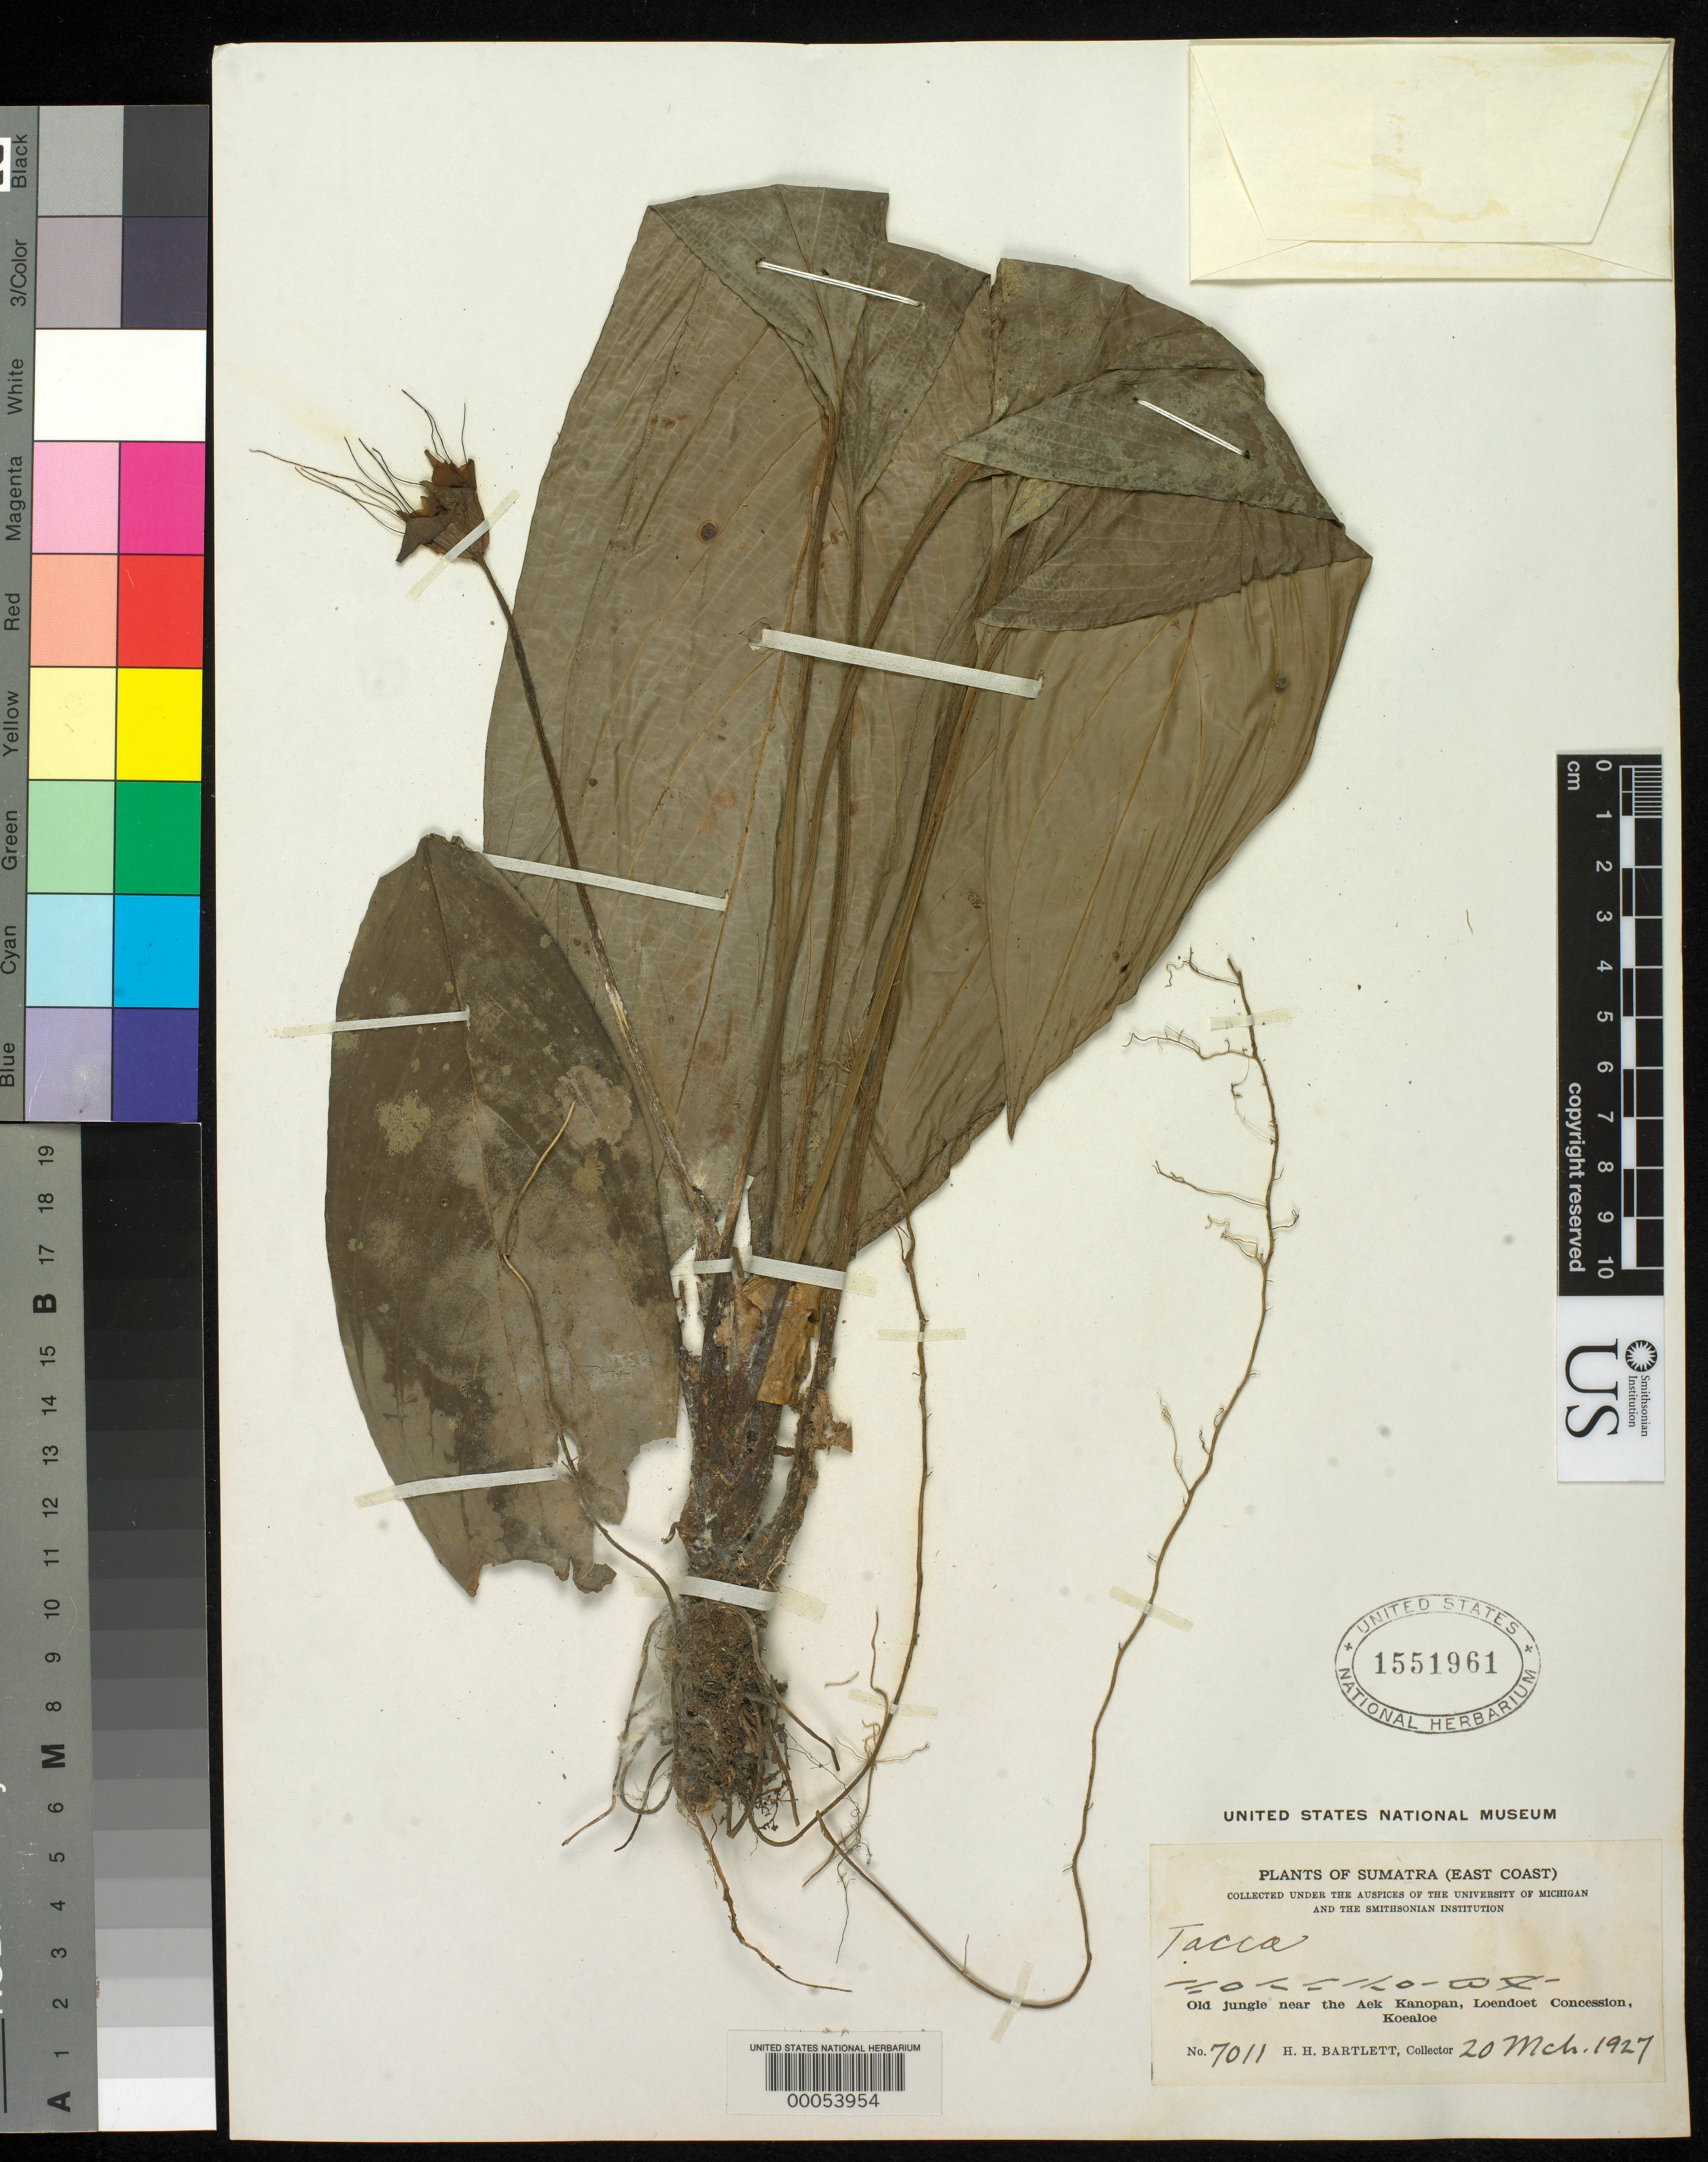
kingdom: Plantae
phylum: Tracheophyta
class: Liliopsida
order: Dioscoreales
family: Dioscoreaceae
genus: Tacca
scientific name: Tacca sp.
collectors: H. H. Bartlett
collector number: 7011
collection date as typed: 20 Mar 1927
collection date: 1927-03-20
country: Indonesia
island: Sumatra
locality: Koealoe, near the Aek Kanopan, Loendoet Concession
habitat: From old jungle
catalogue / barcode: US 1551961